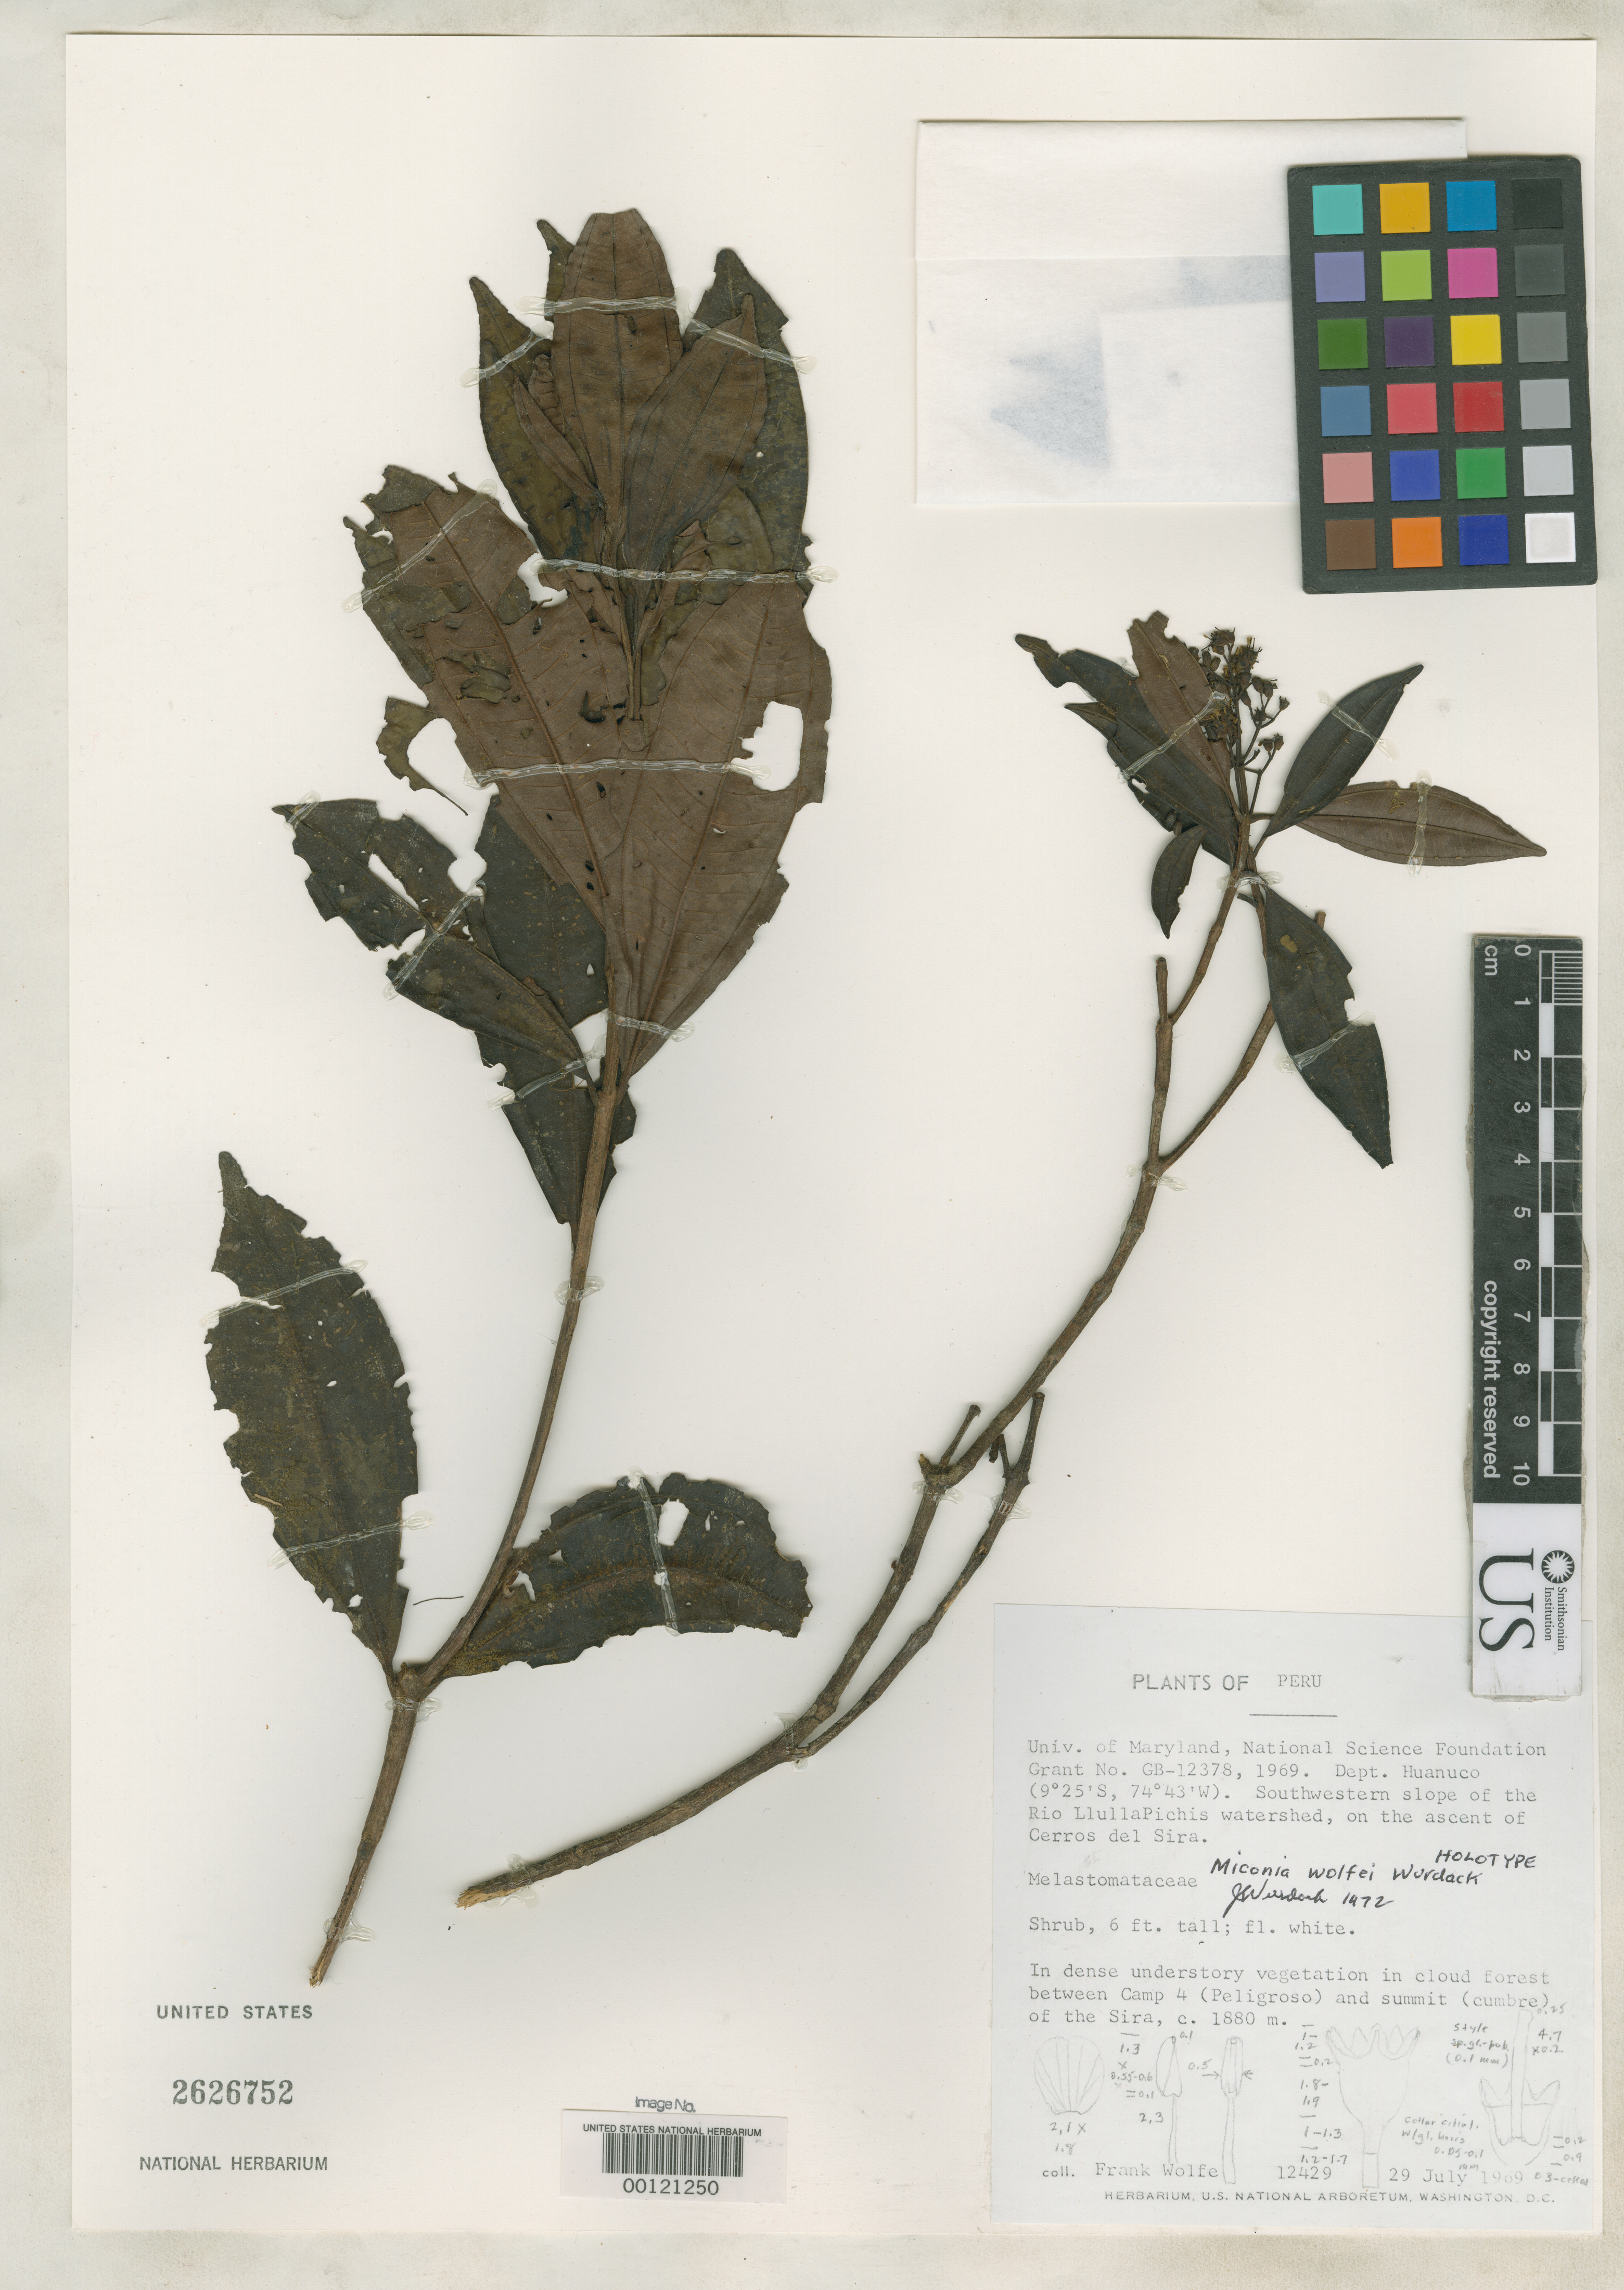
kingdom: Plantae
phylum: Tracheophyta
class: Magnoliopsida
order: Myrtales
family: Melastomataceae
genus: Miconia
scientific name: Miconia wolfei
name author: Wurdack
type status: Holotype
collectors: F. Wolfe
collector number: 12429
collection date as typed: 29 Jul 1969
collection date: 1969-07-29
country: Peru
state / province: Huánuco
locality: Cerros del Sira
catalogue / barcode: US 2626752